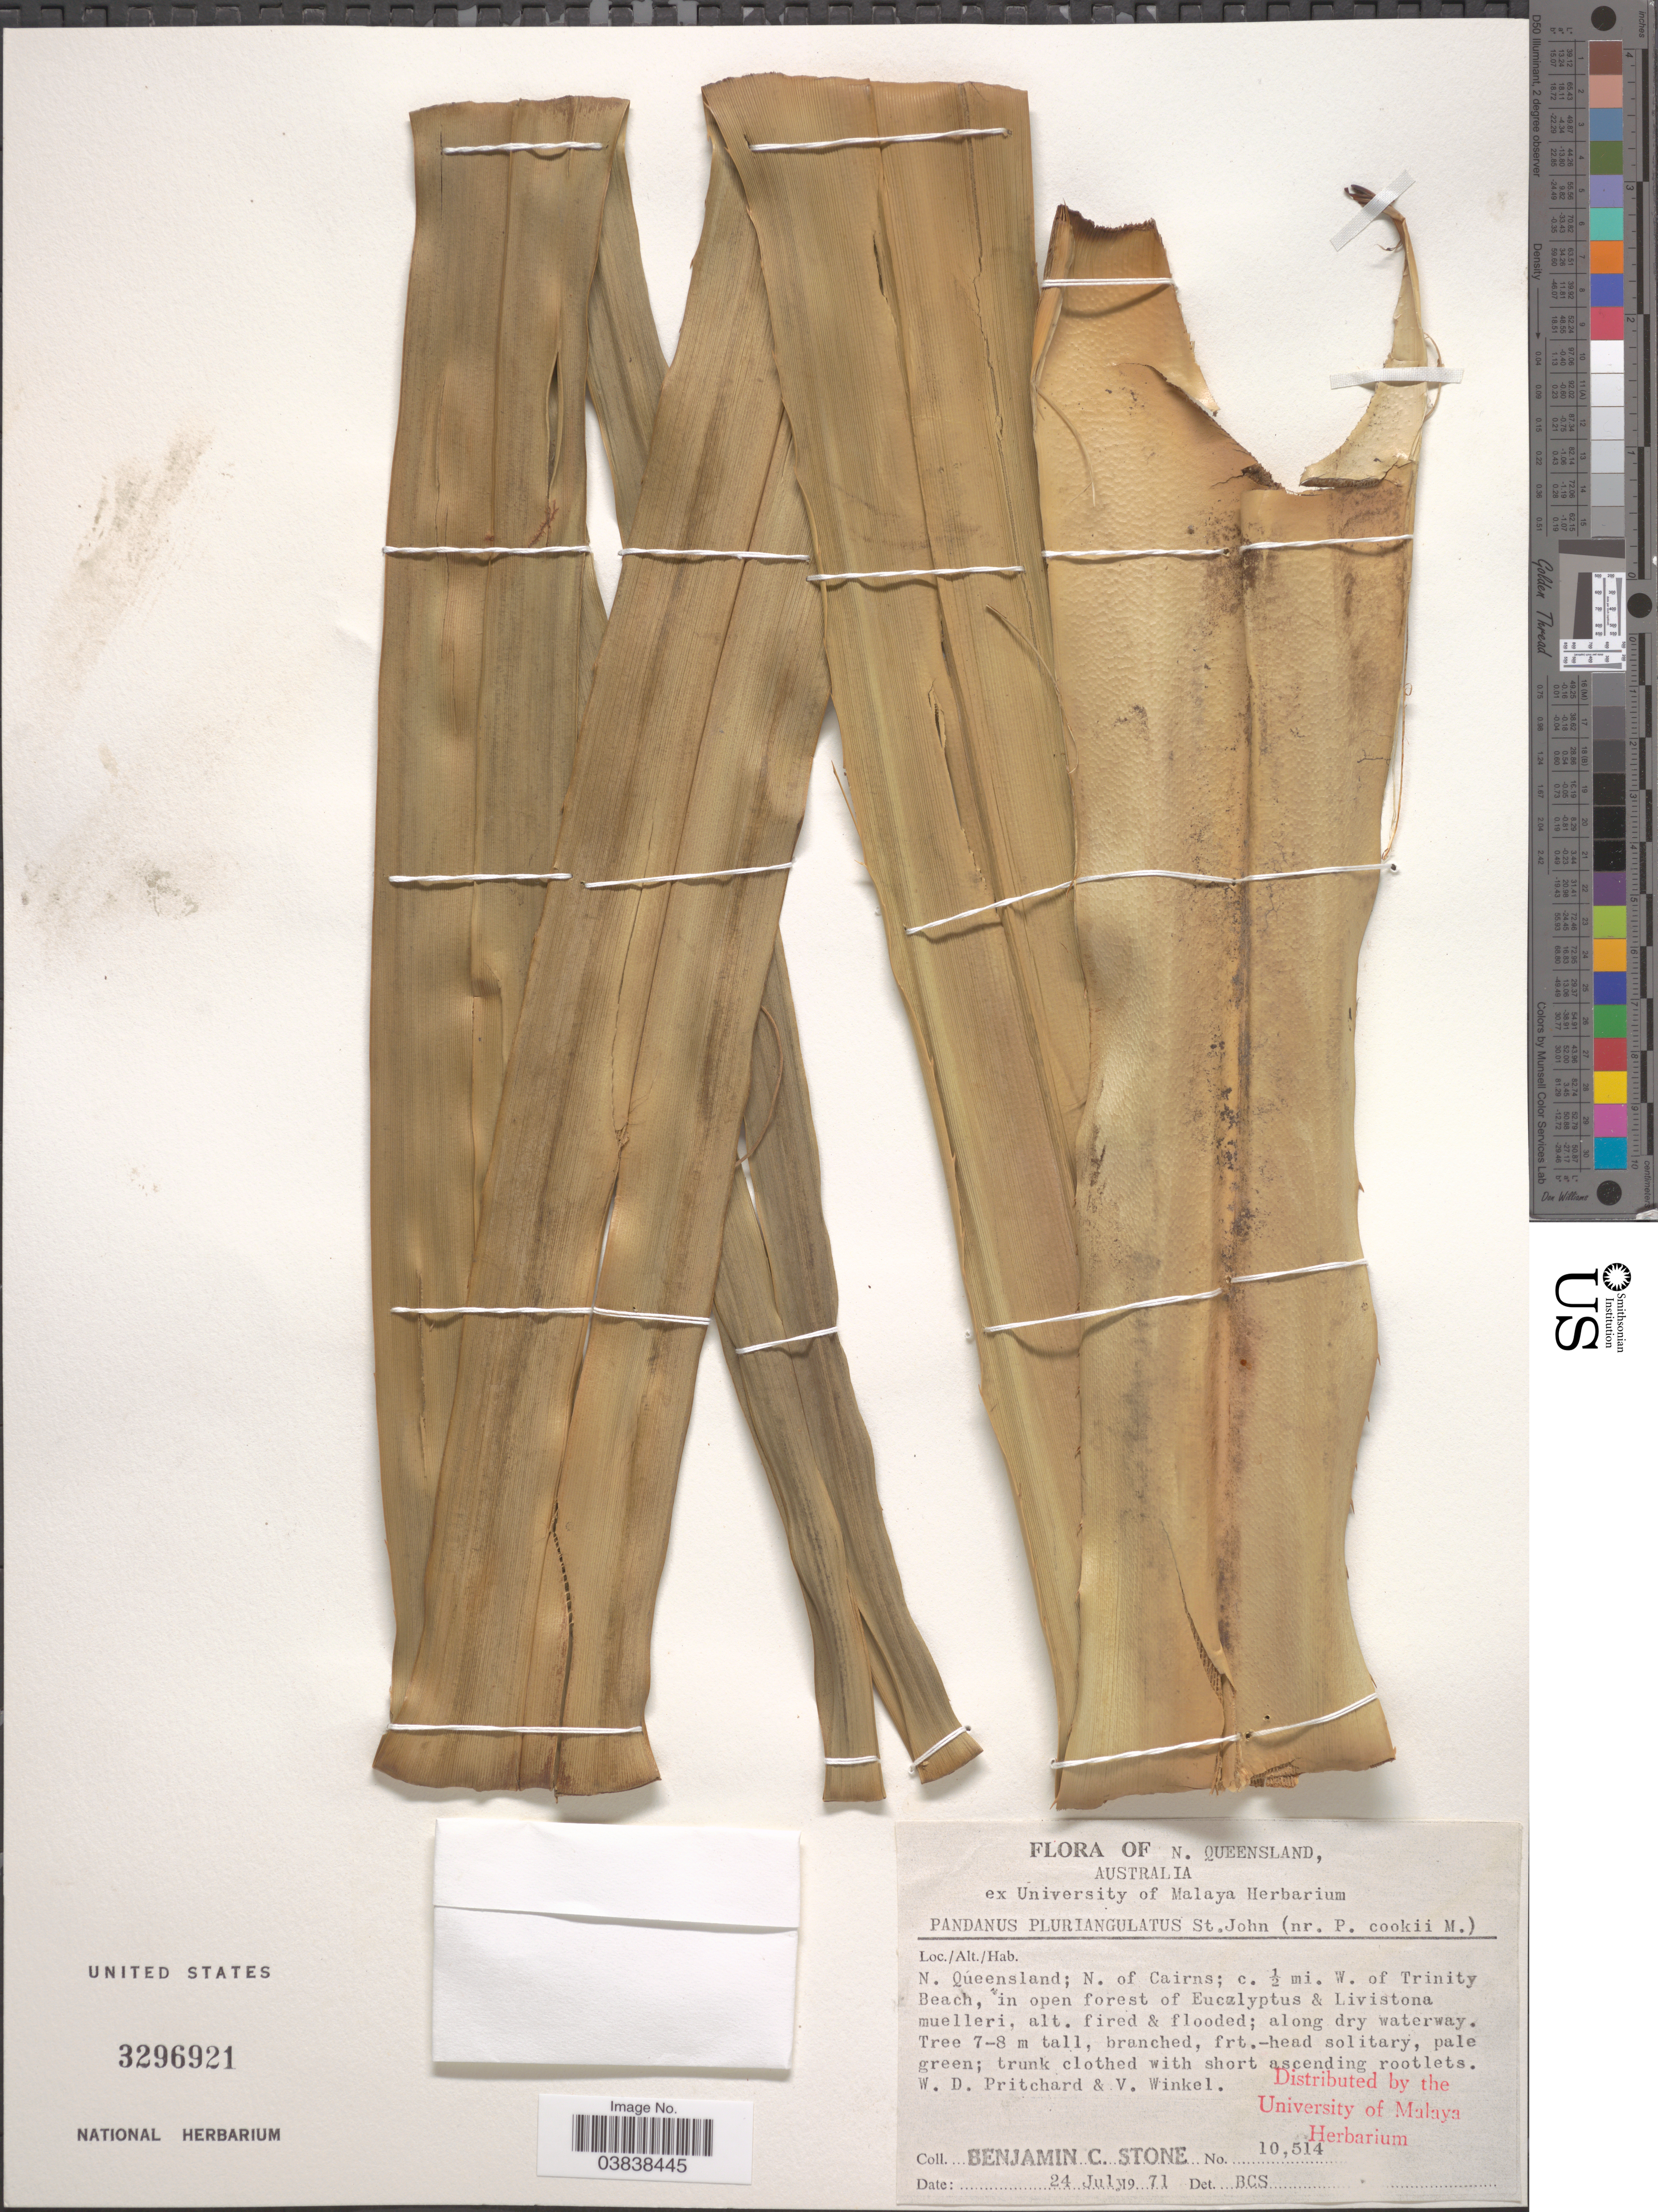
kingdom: Plantae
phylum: Tracheophyta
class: Liliopsida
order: Pandanales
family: Pandanaceae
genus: Pandanus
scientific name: Pandanus pluriangulatus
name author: H. St. John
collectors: B. C. Stone, W. Pritchard & V. Winkel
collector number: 10514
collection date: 1971-07-24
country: Australia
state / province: Queensland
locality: N. Queensland; N. of Cairns; c. ½ mi. W. of Trinity Beach.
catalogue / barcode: US 3296921